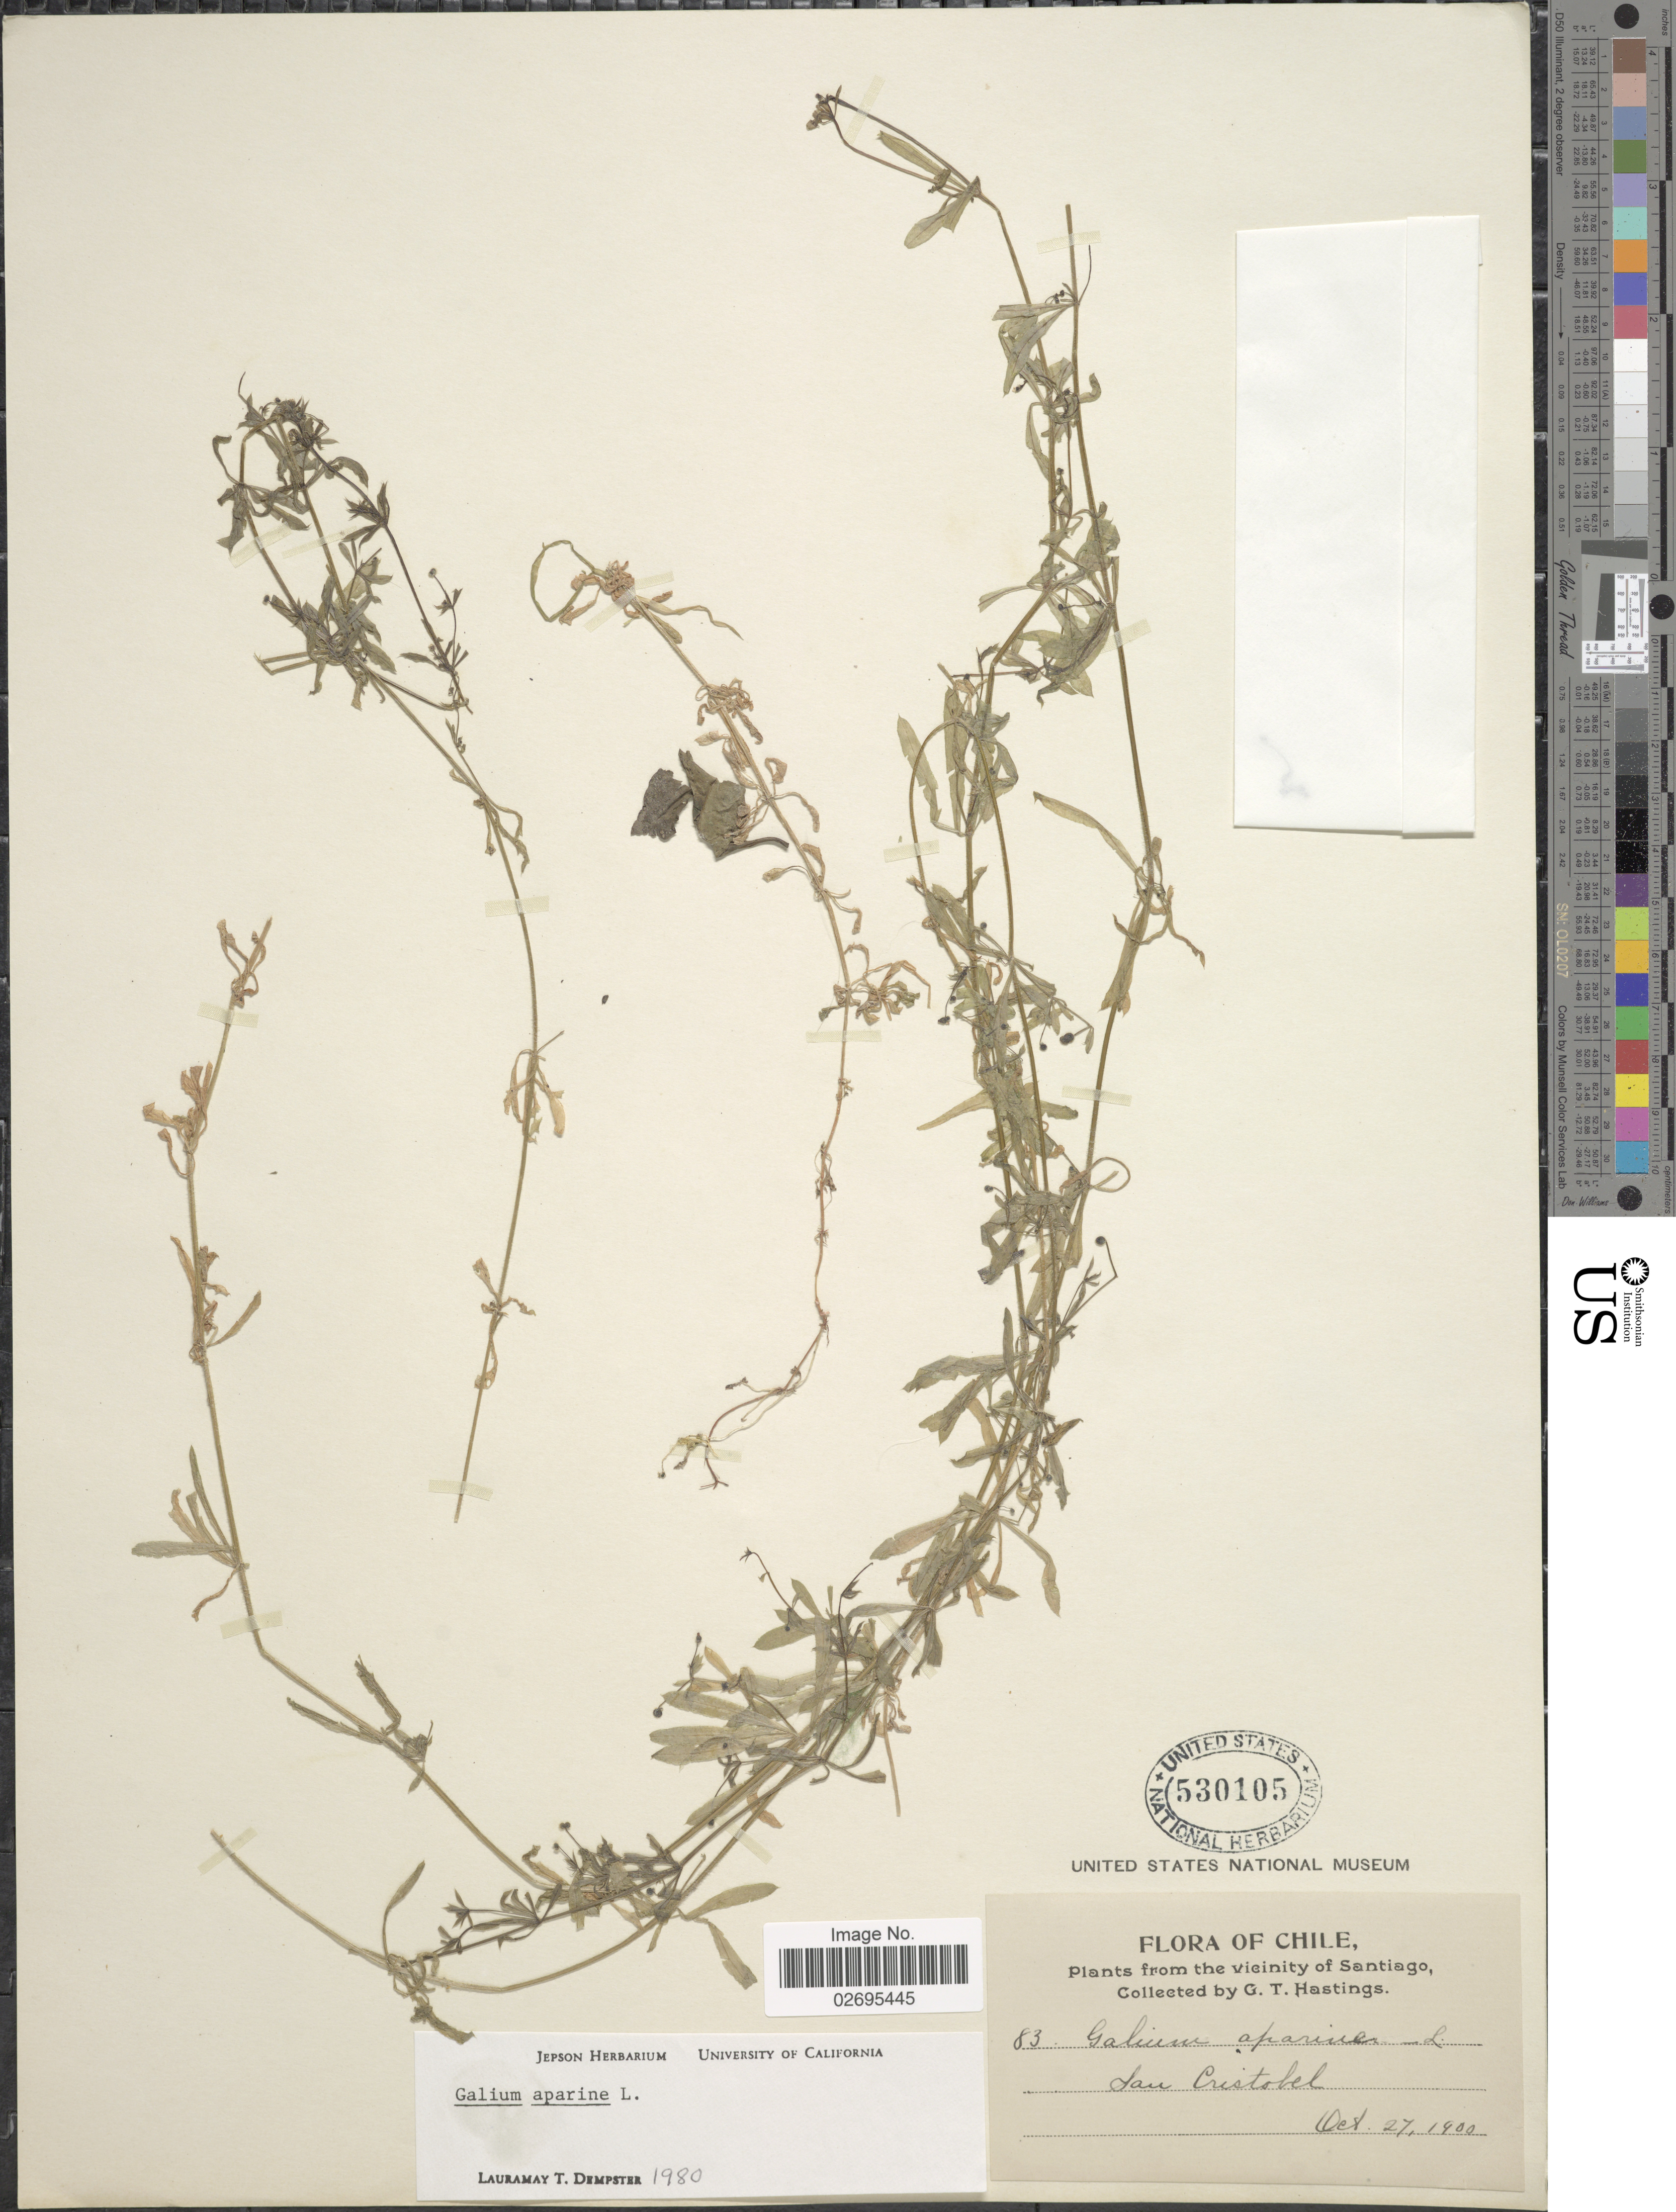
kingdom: Plantae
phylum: Tracheophyta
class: Magnoliopsida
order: Gentianales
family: Rubiaceae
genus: Galium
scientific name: Galium aparine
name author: L.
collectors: G. Hastings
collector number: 83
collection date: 1900-10-27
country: Chile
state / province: Región Metropolitana (RM)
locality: From the vicinity of Santiago, San Cristobal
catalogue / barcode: US 530105